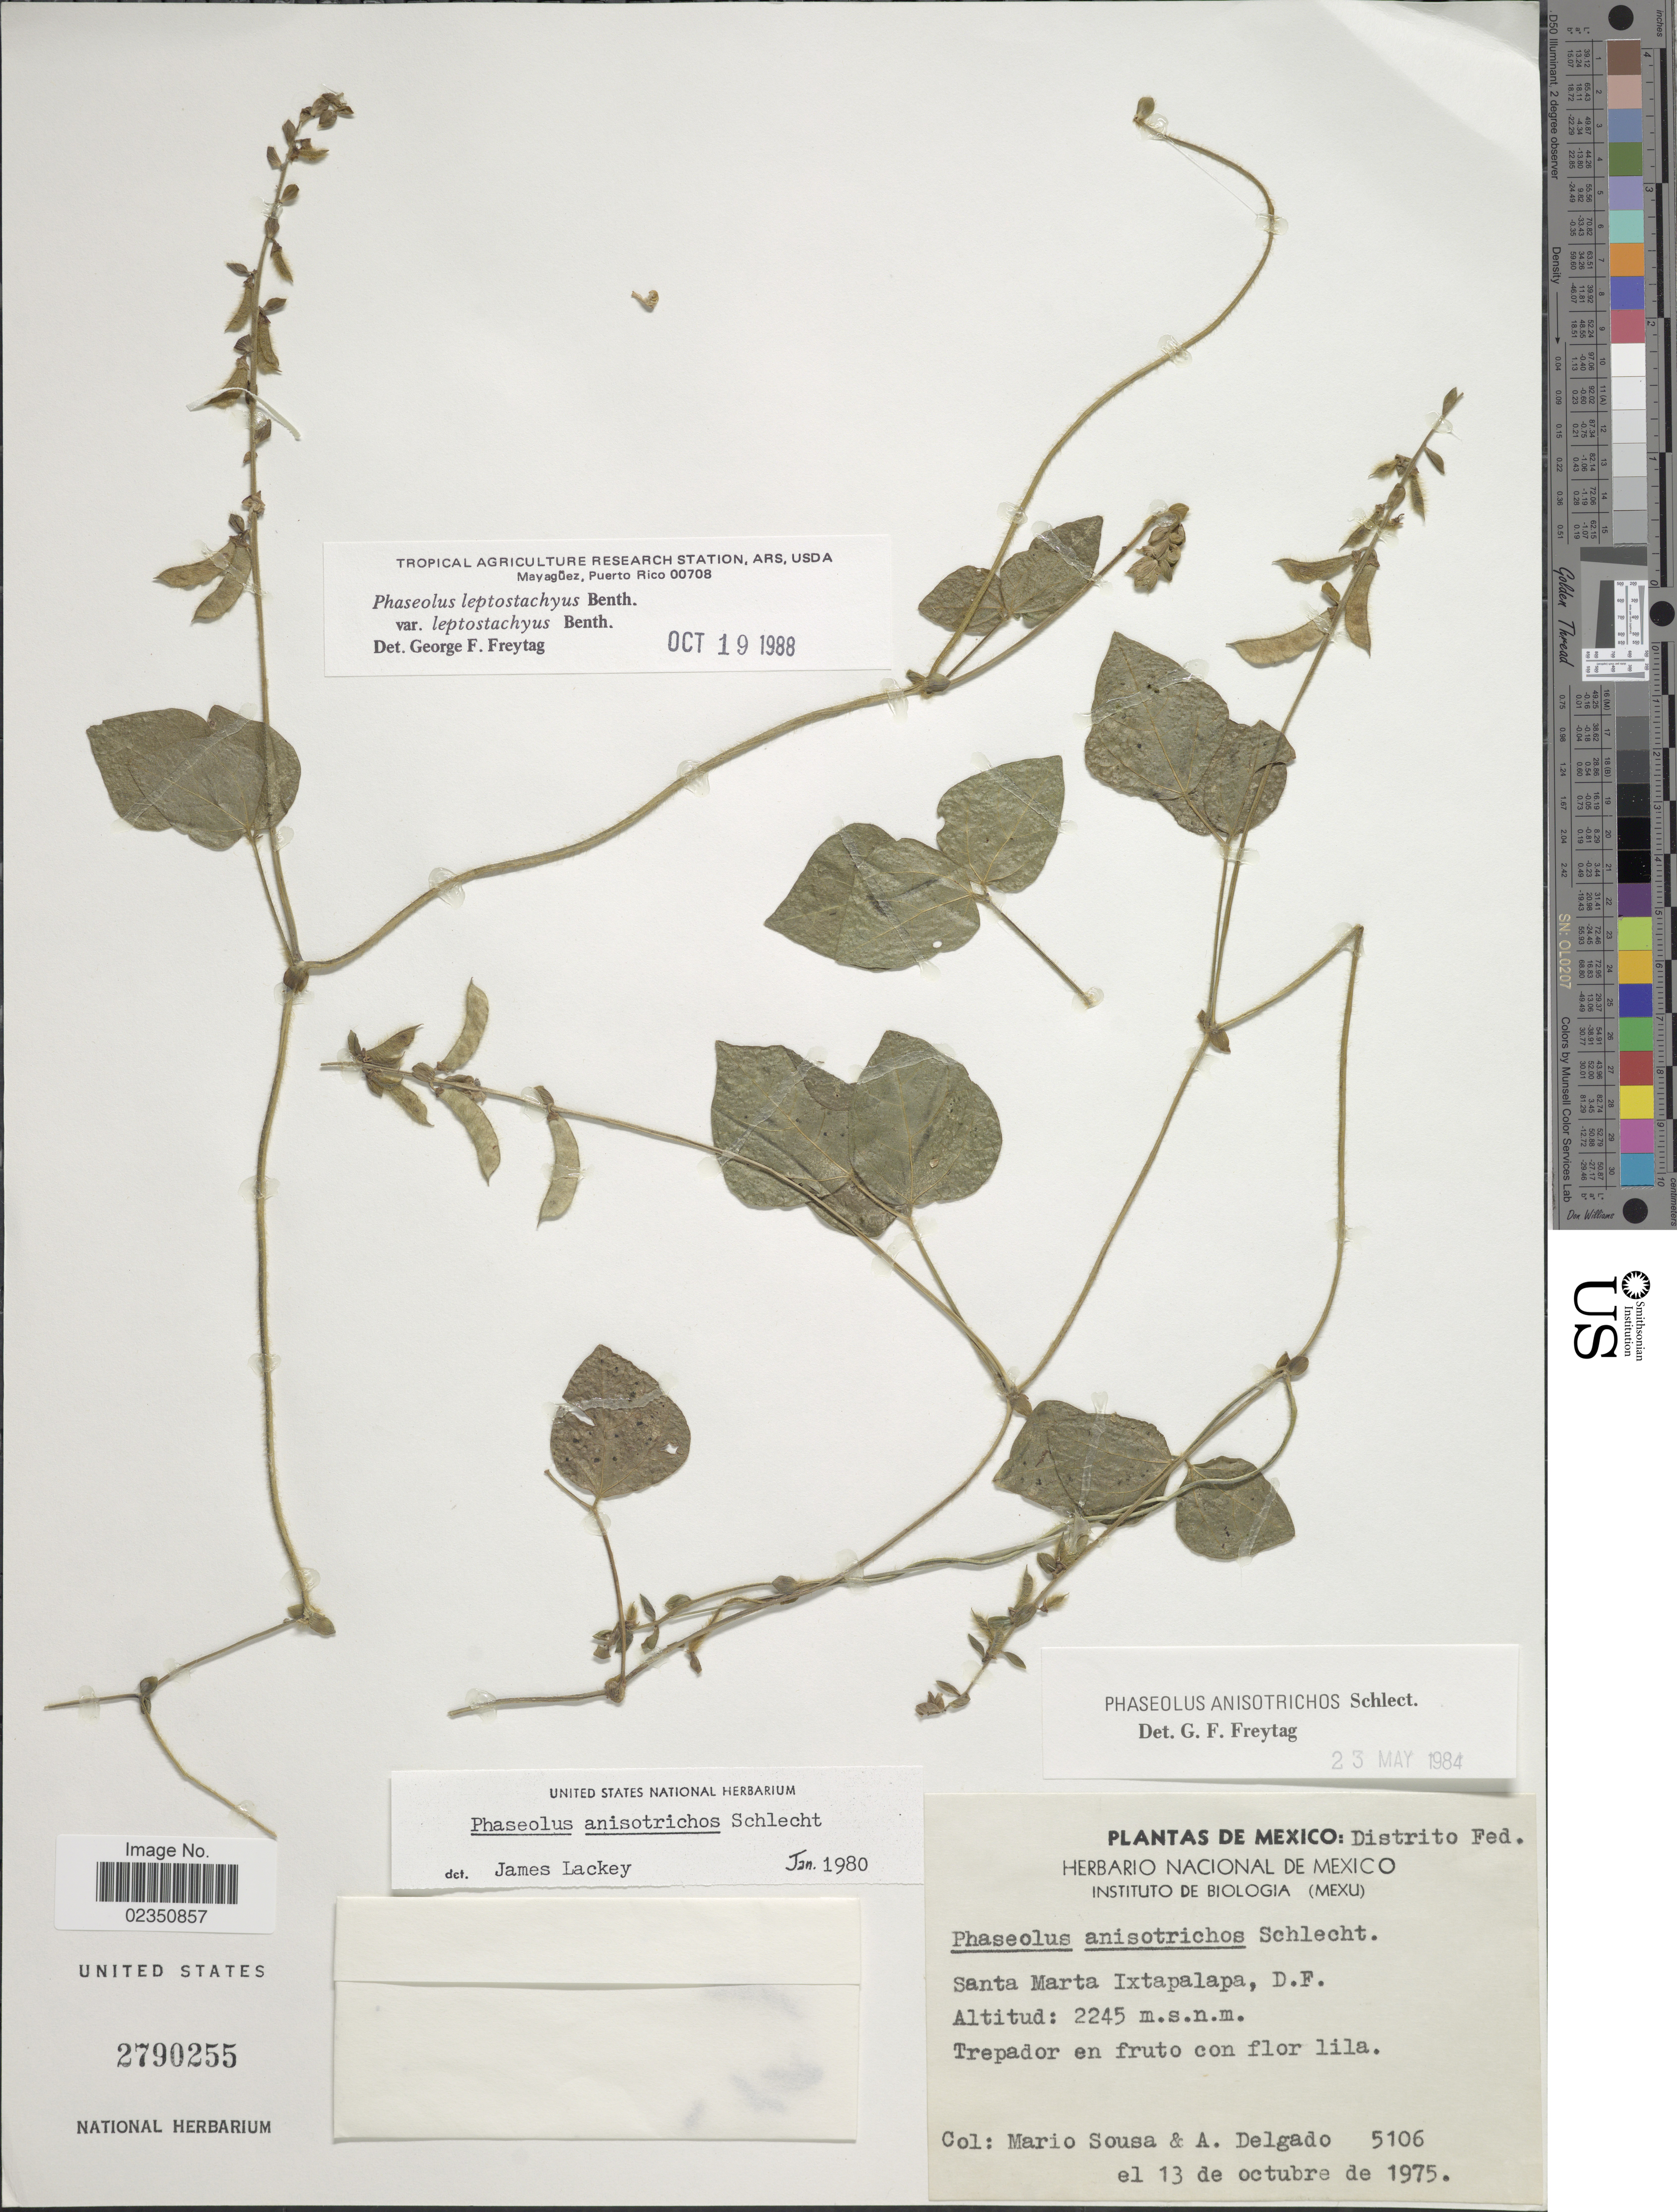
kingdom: Plantae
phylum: Tracheophyta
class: Magnoliopsida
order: Fabales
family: Fabaceae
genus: Phaseolus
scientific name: Phaseolus leptostachyus var. leptostachyus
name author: Benth.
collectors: M. Sousa S. & A. A. Delgado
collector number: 5106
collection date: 1975-10-13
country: Mexico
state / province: Distrito Federal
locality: Santa Marta Ixtapalapa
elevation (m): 2245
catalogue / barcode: US 2790255